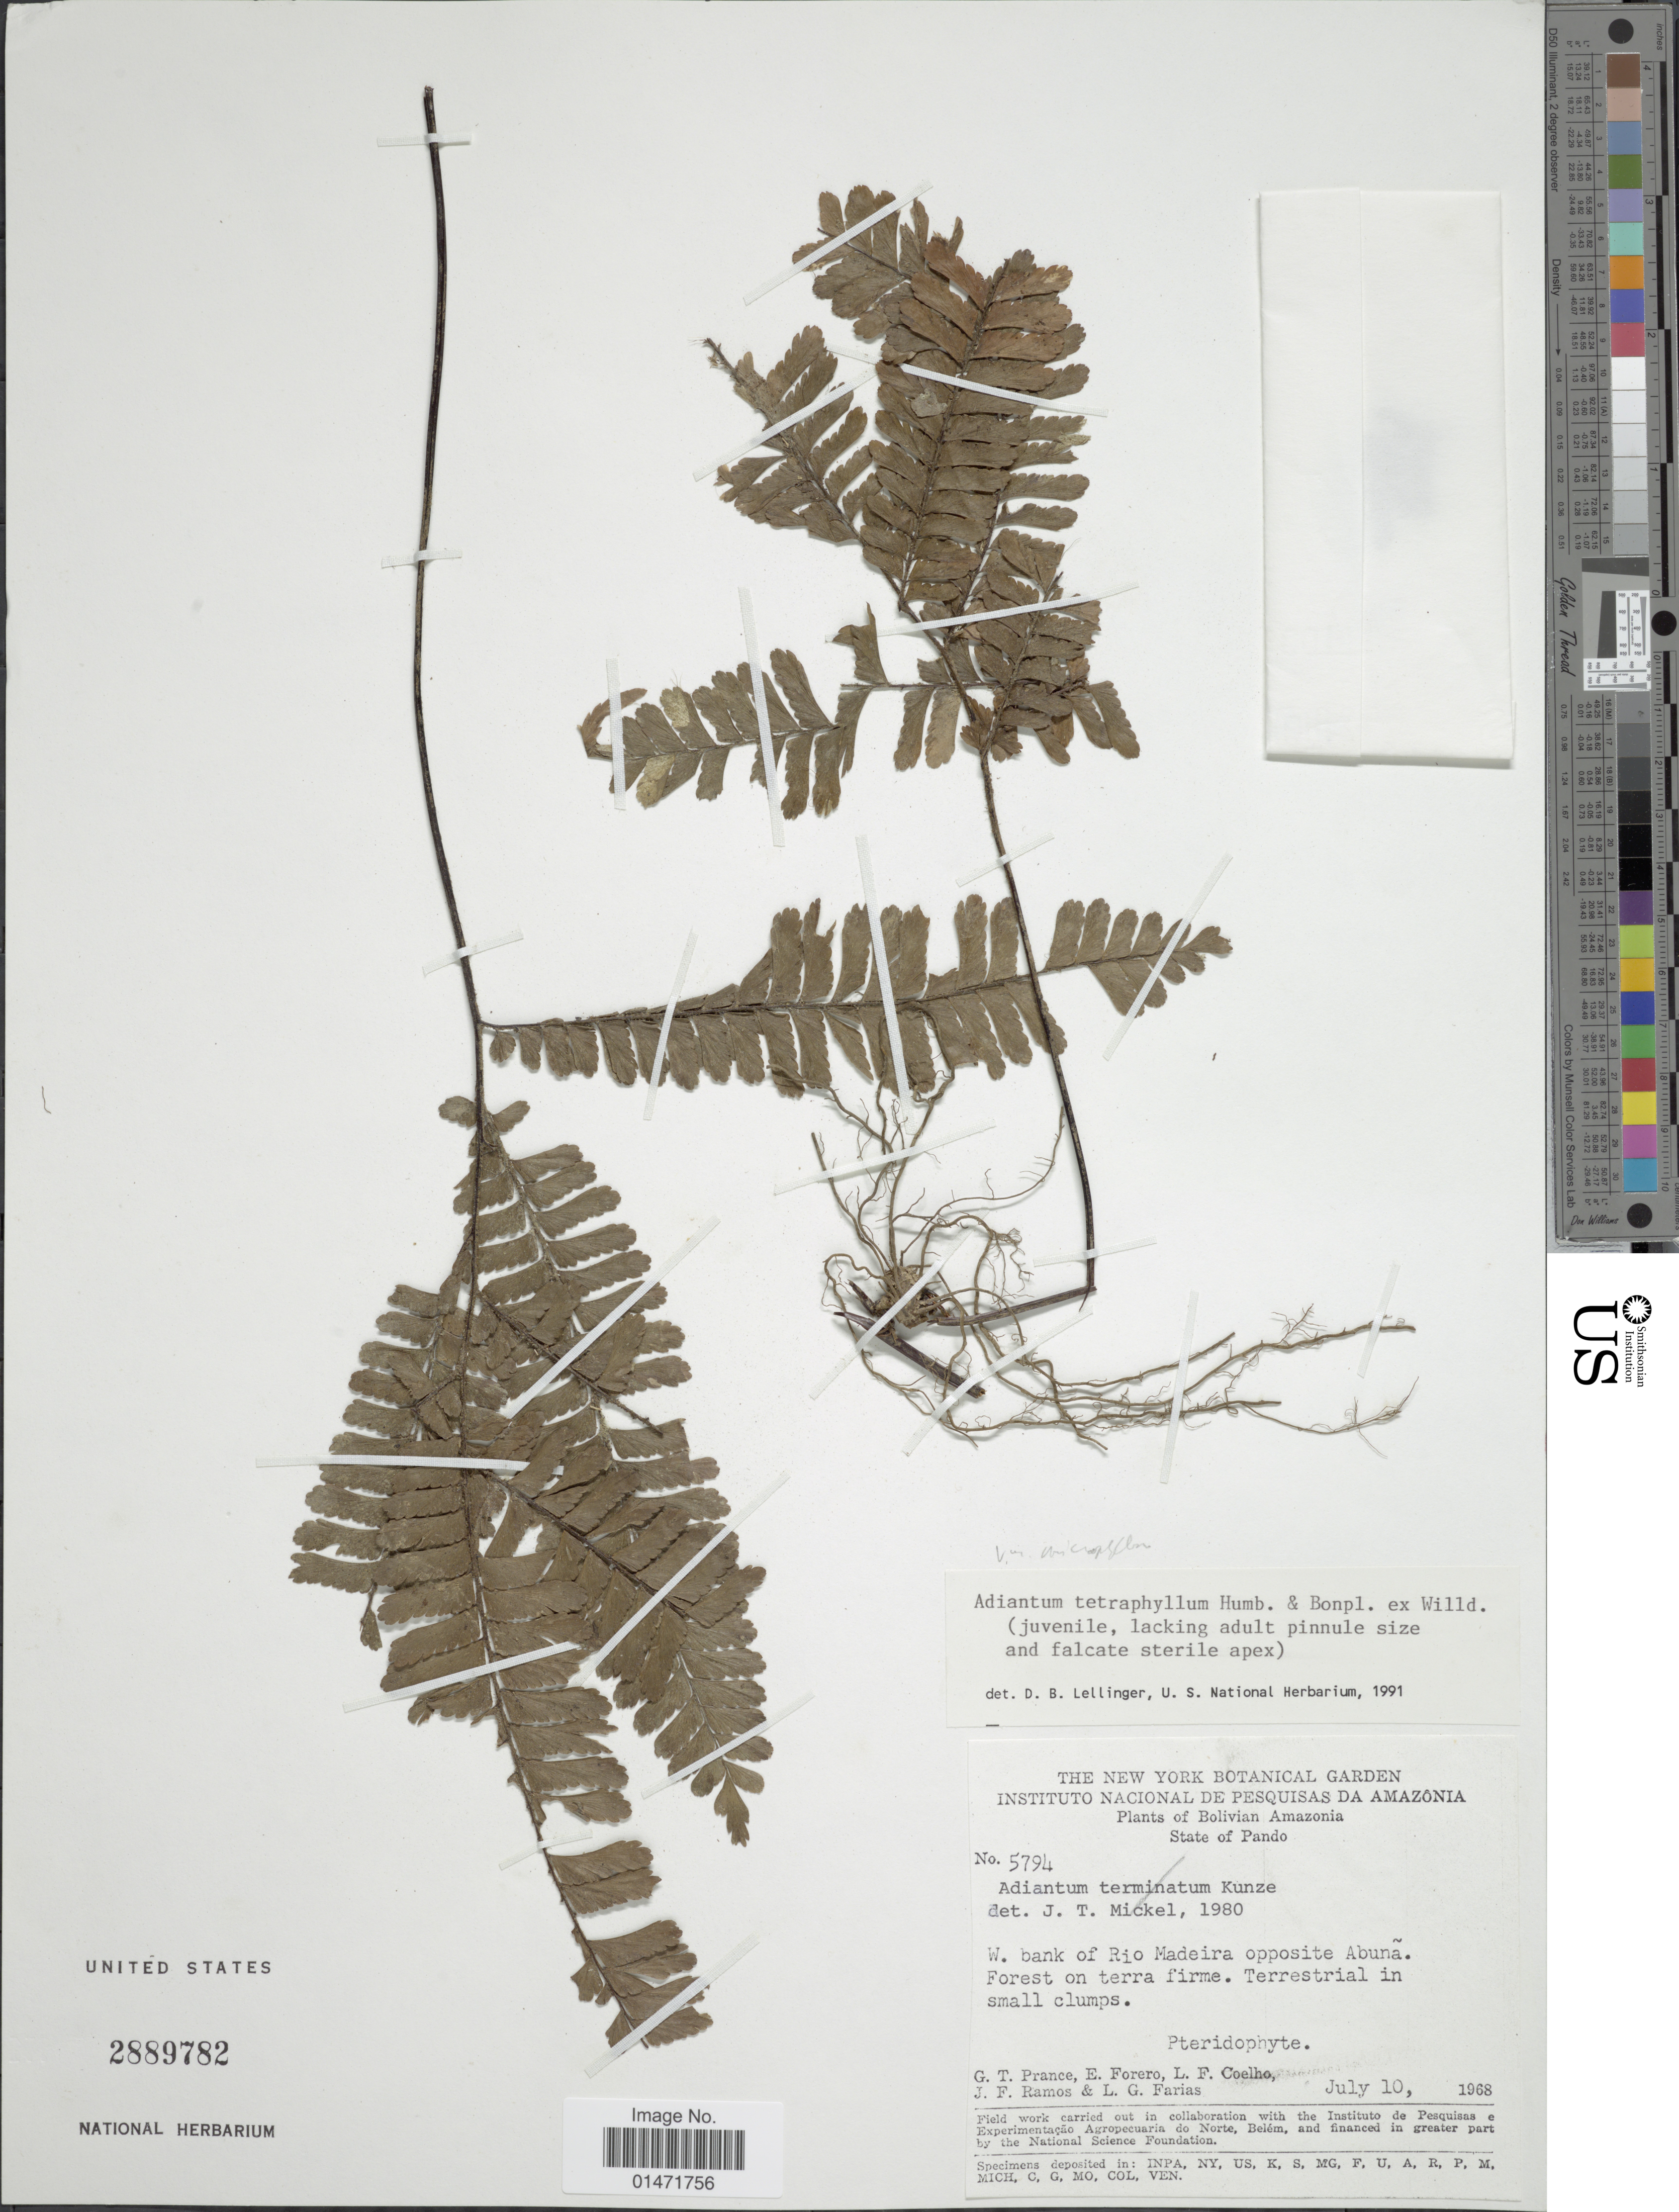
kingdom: Plantae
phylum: Tracheophyta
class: Polypodiopsida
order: Polypodiales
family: Pteridaceae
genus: Adiantum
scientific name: Adiantum tetraphyllum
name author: Humb. & Bonpl. ex Willd.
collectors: G. T. Prance, E. Forero, L. F. Coelho, J. F. Ramos & L. G. Farias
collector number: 5794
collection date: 1968-07-10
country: Bolivia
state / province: Pando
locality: W. bank of Rio Madeira opposite Abunã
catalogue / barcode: US 2889782